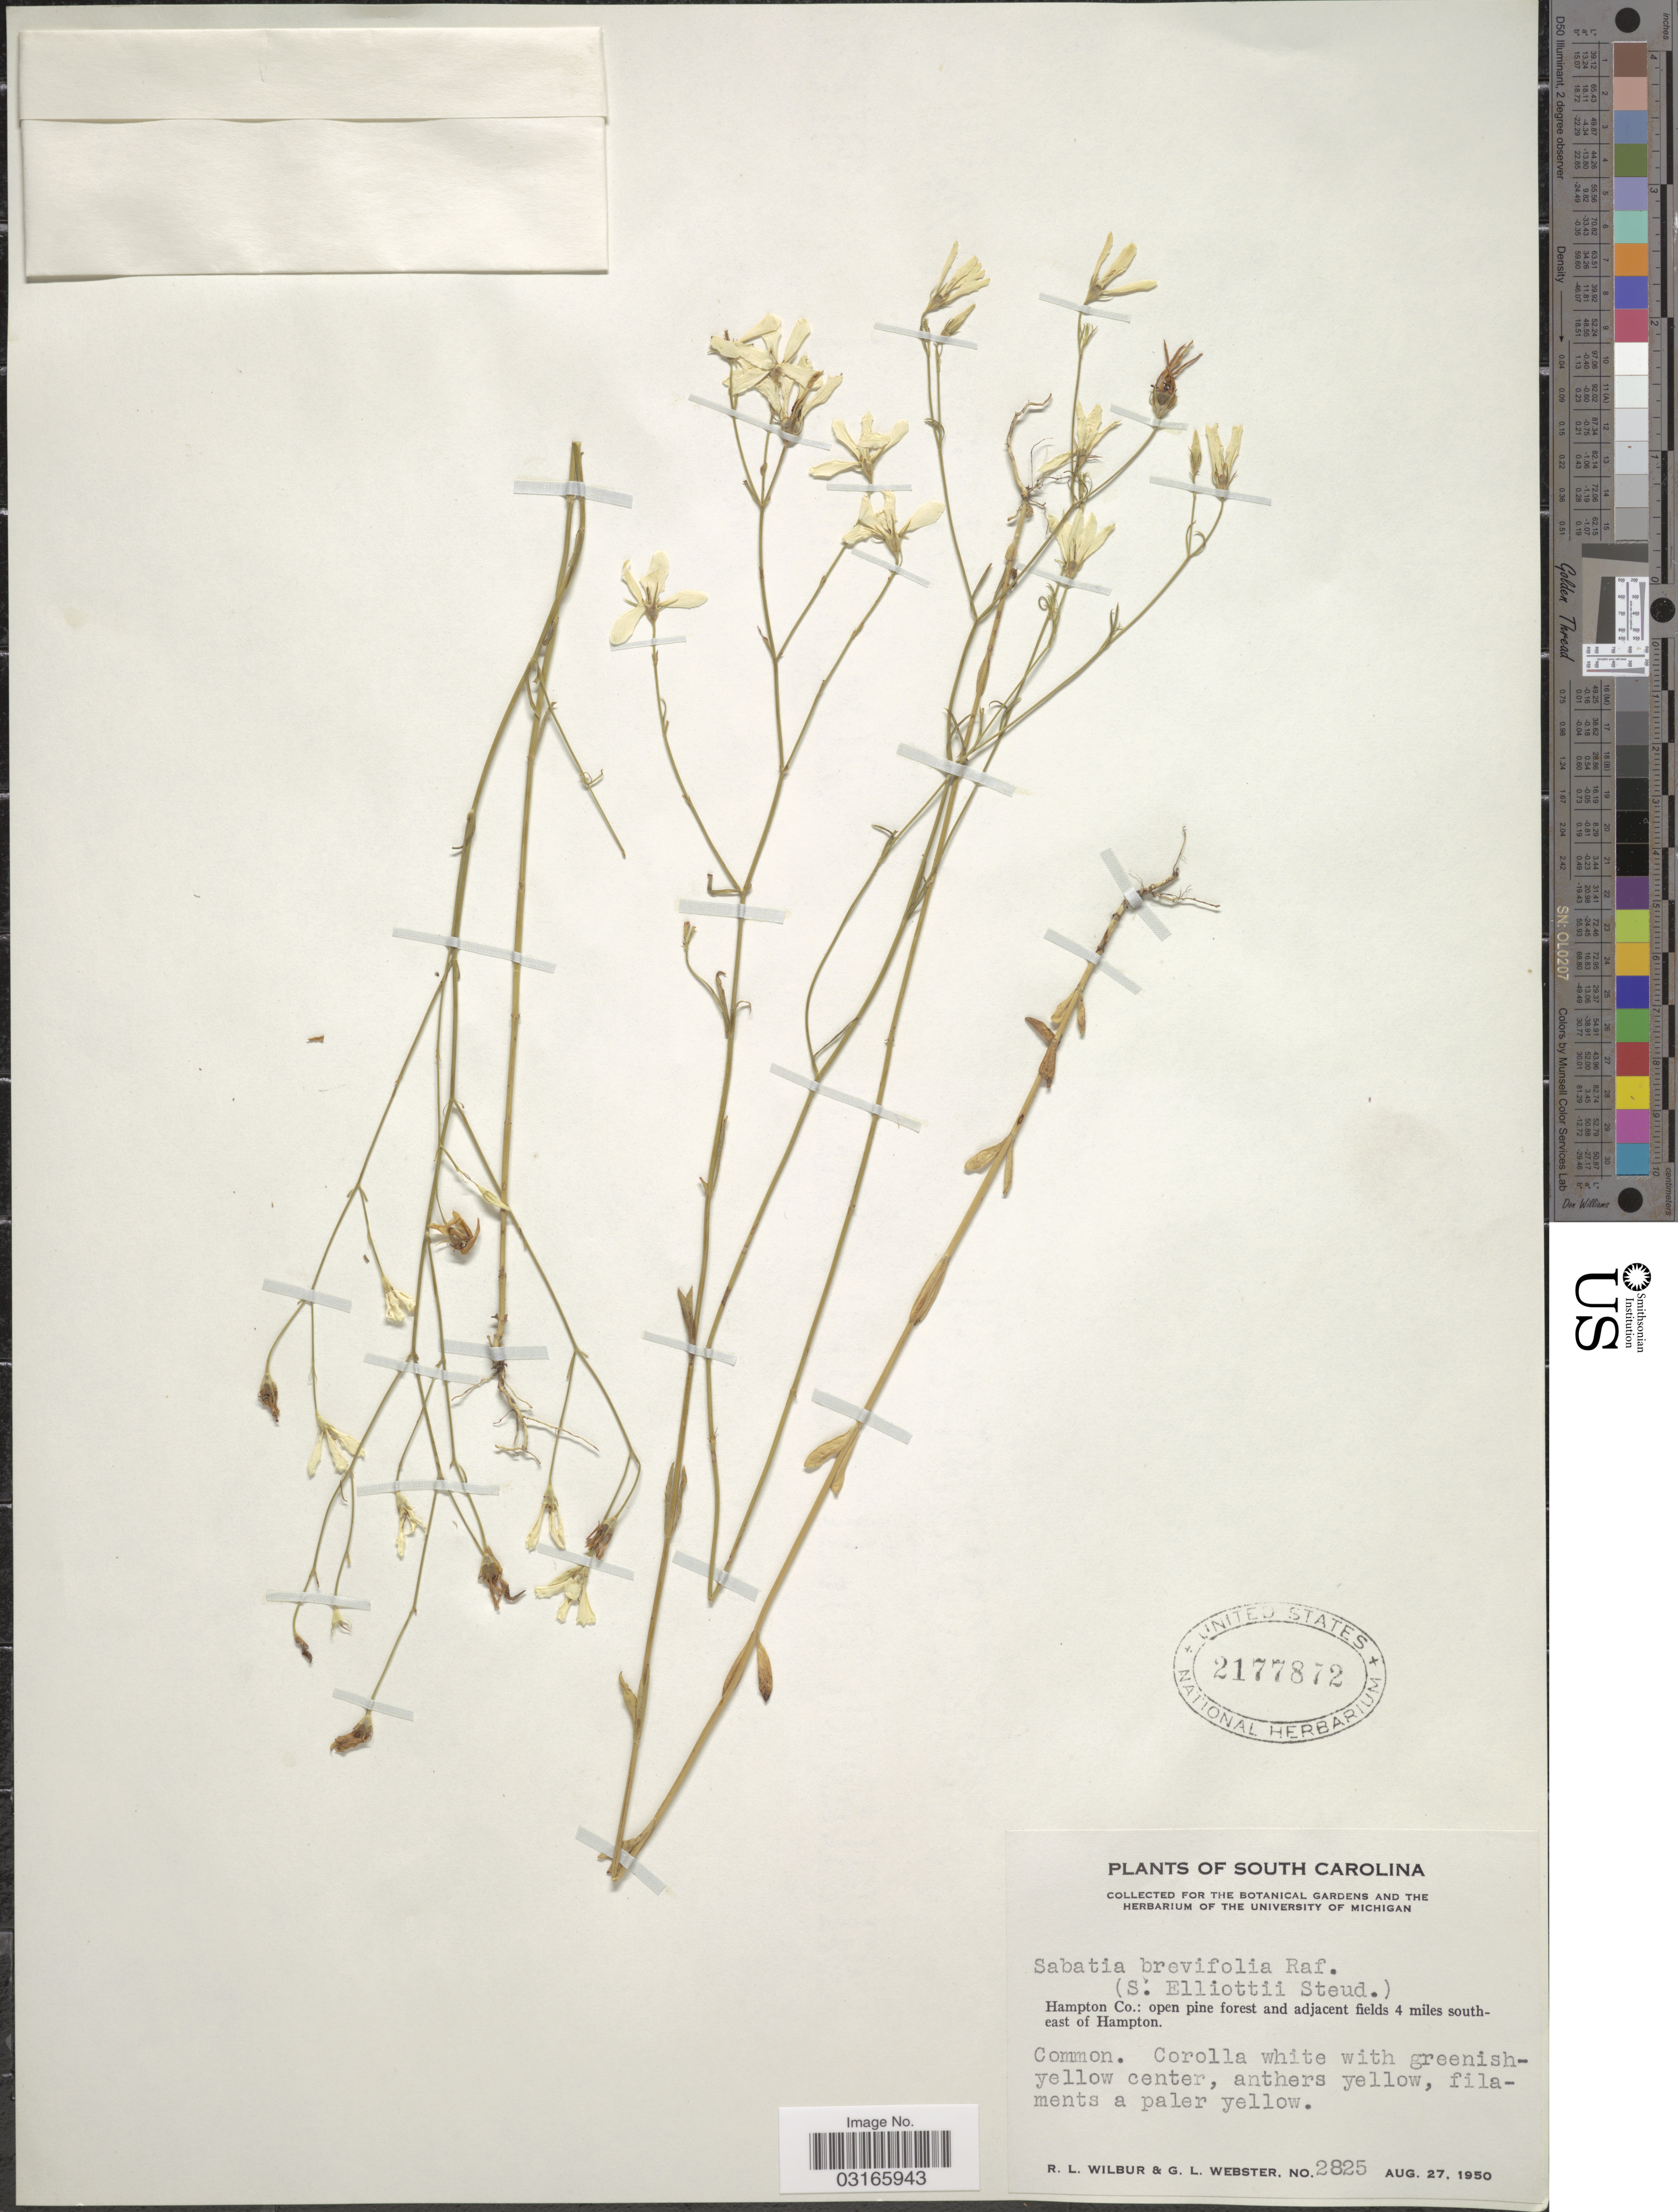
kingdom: Plantae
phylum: Tracheophyta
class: Magnoliopsida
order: Gentianales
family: Gentianaceae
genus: Sabatia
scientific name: Sabatia brevifolia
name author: Raf.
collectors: R. L. Wilbur & G. L. Webster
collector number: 2825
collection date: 1950-08-27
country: United States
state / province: South Carolina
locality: Hampton Co.: open pine forest and adjacent fields 4 miles southeast of Hampton.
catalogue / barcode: US 2177872